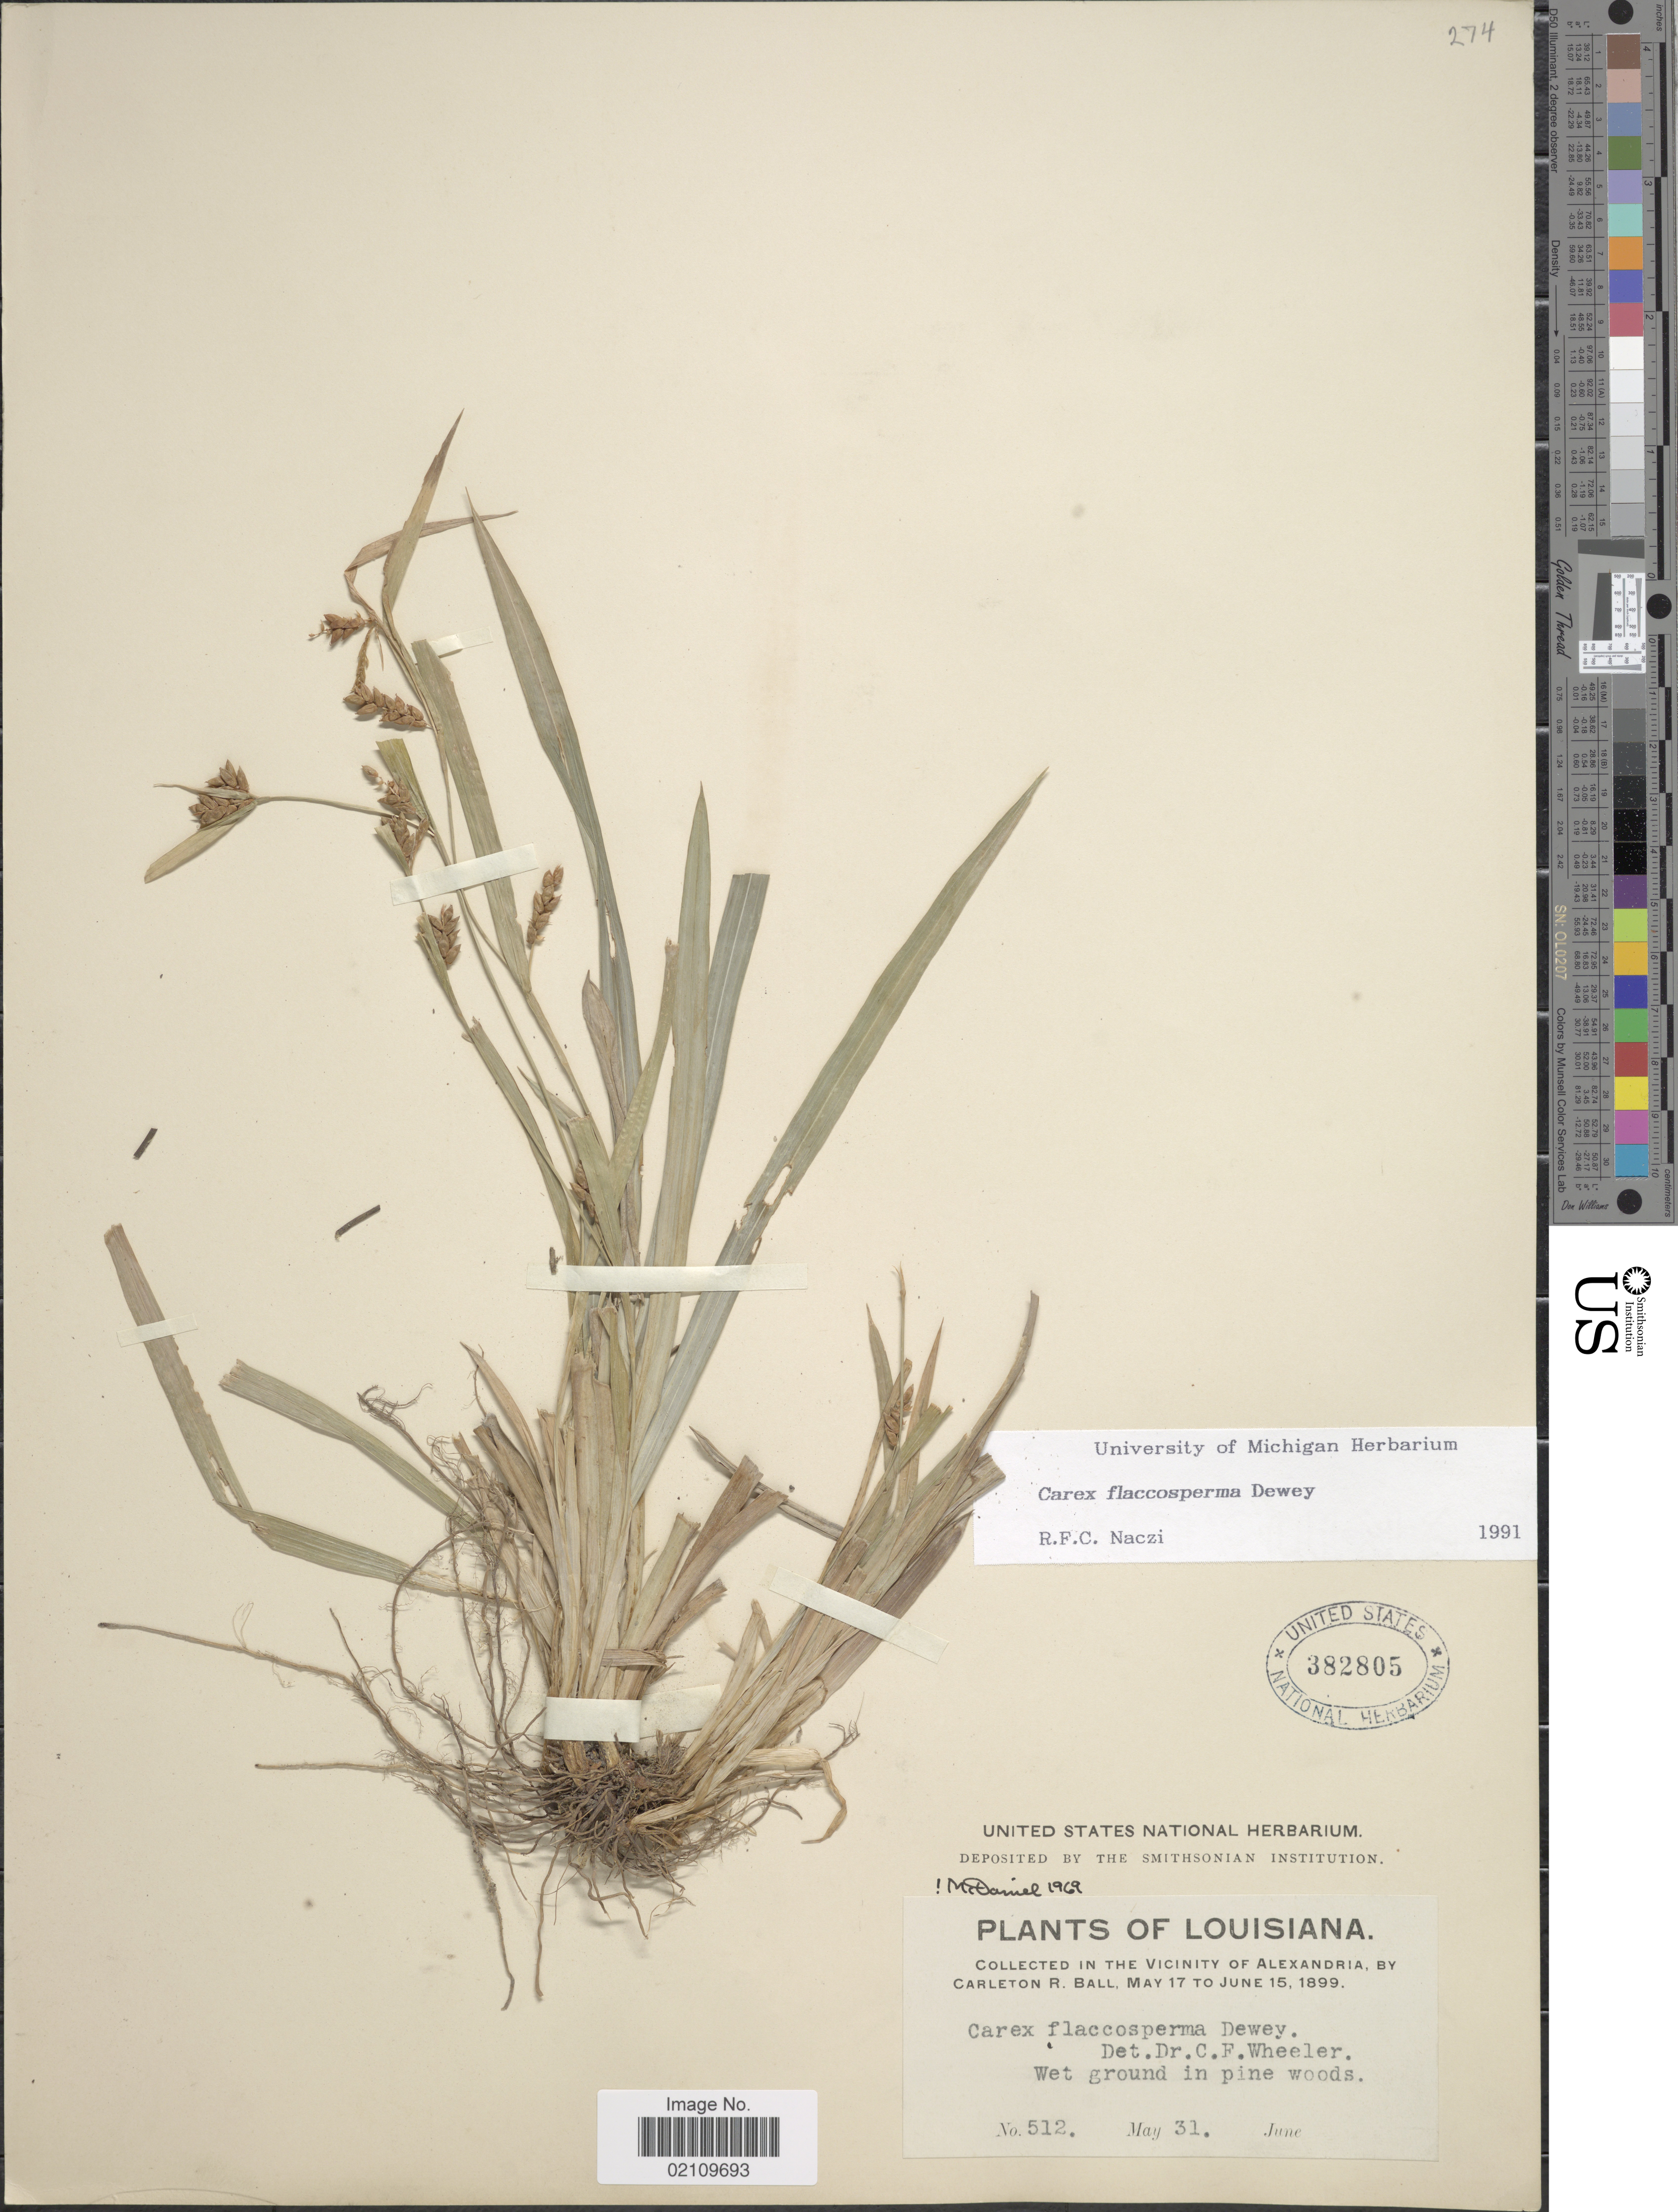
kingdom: Plantae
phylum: Tracheophyta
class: Liliopsida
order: Poales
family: Cyperaceae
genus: Carex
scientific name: Carex flaccosperma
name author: Dewey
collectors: C. R. Ball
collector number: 512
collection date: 1899-05-31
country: United States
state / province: Louisiana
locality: Vicinity of Alexandria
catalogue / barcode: US 382805